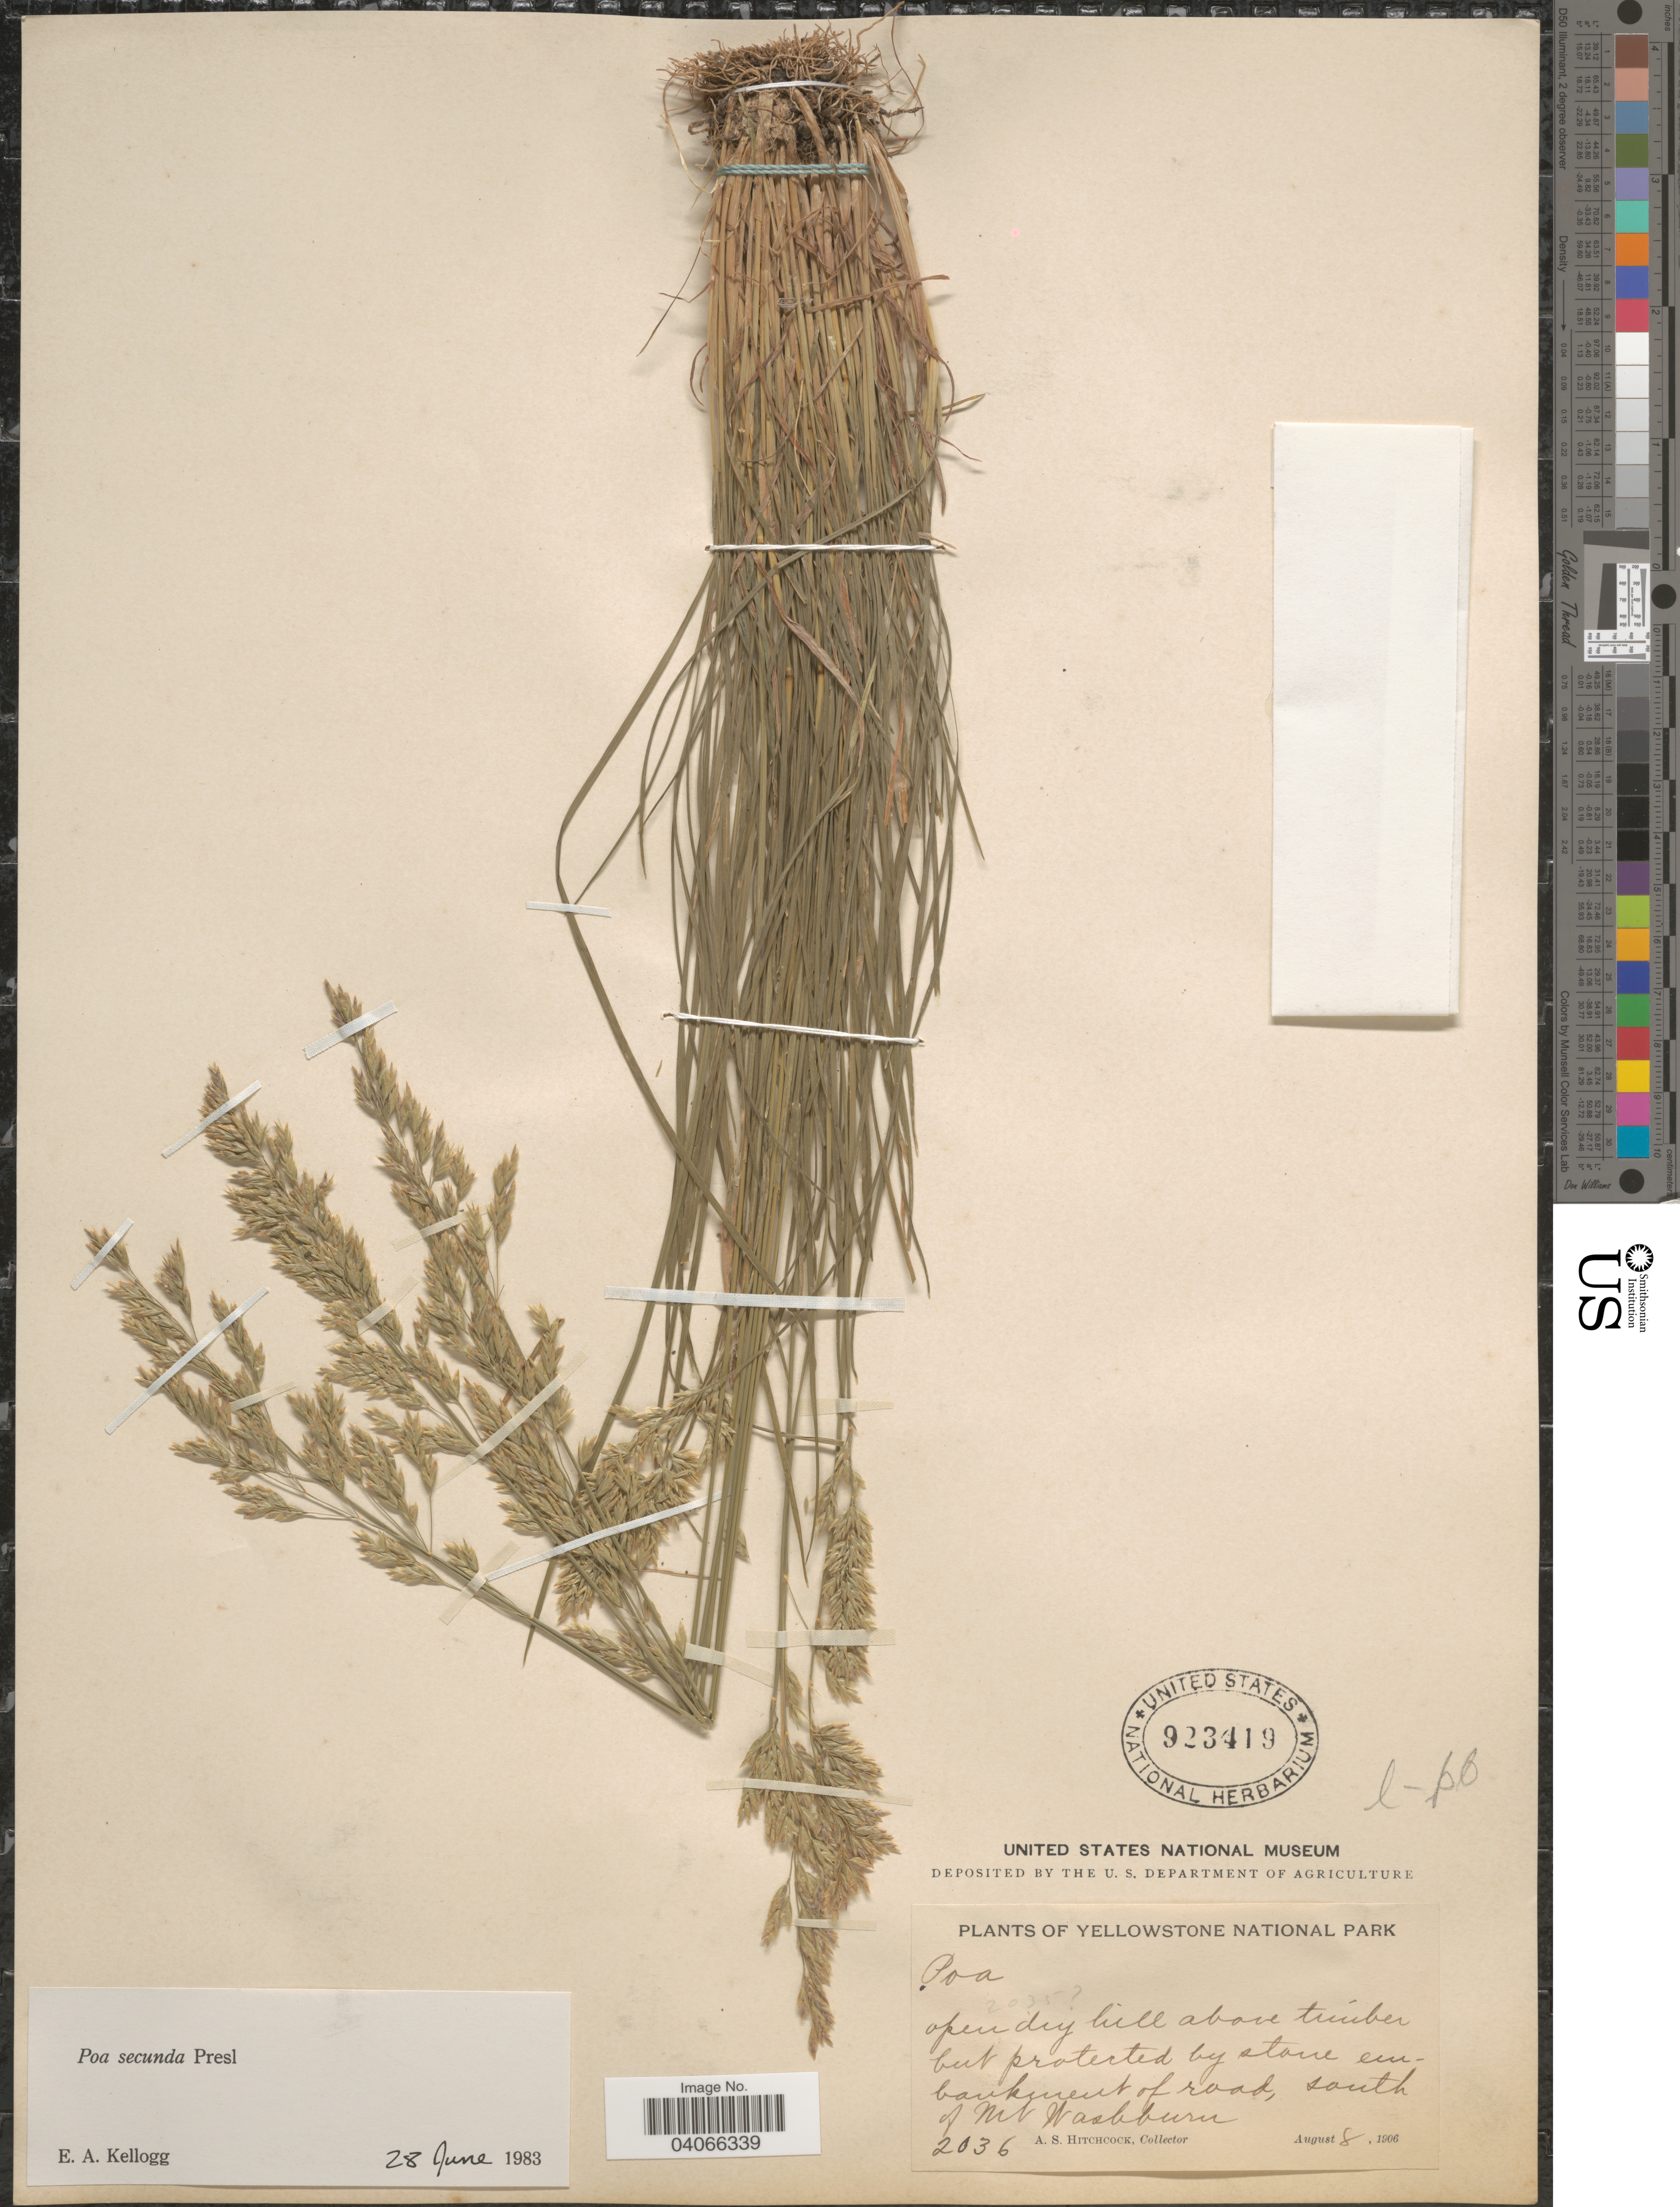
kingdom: Plantae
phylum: Tracheophyta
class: Liliopsida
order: Poales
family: Poaceae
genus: Poa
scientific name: Poa secunda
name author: J. Presl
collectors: A. S. Hitchcock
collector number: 2036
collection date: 1906-08-08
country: United States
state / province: Wyoming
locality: Yellowstone National Park. Open dry hill above timber but protected by stone embankment of road, south of Mt. Washburn.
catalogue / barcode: US 923419